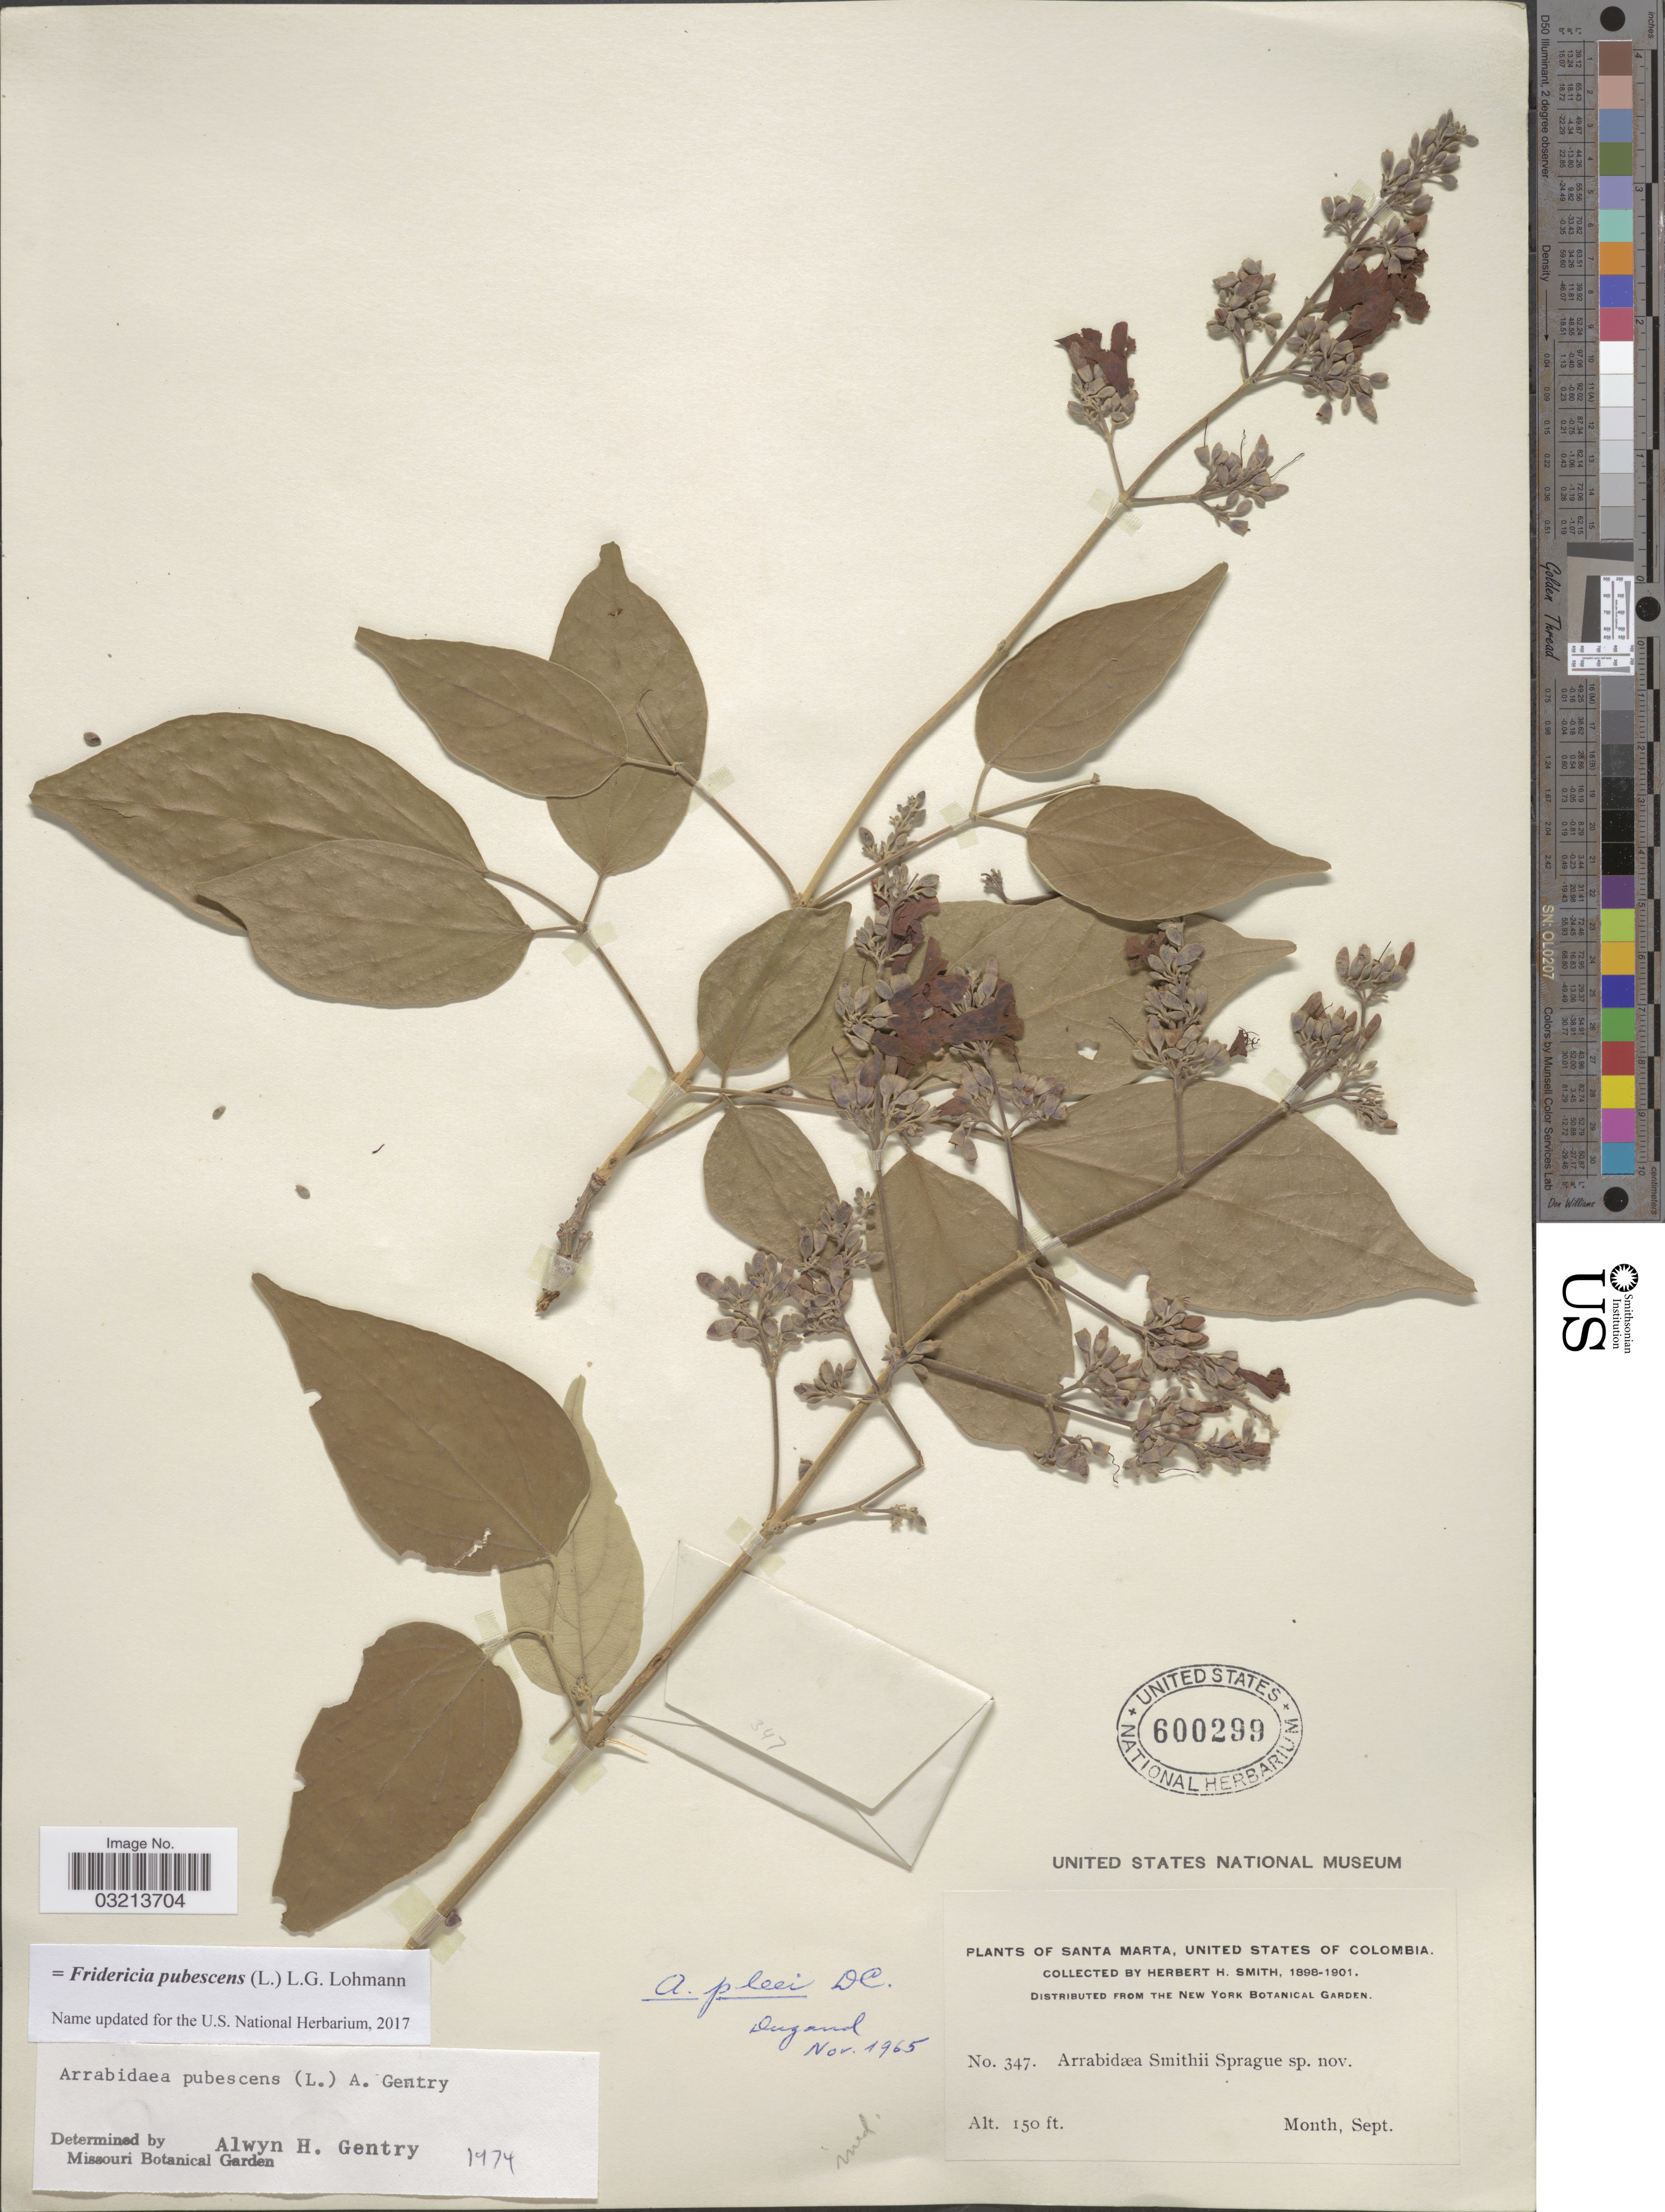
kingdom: Plantae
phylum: Tracheophyta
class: Magnoliopsida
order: Lamiales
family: Bignoniaceae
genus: Fridericia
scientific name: Fridericia pubescens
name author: (L.) L.G. Lohmann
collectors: Herbert H. Smith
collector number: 347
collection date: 1898-09/1901-09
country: Colombia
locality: Santa Marta, United States of Colombia.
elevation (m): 46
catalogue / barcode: US 600299